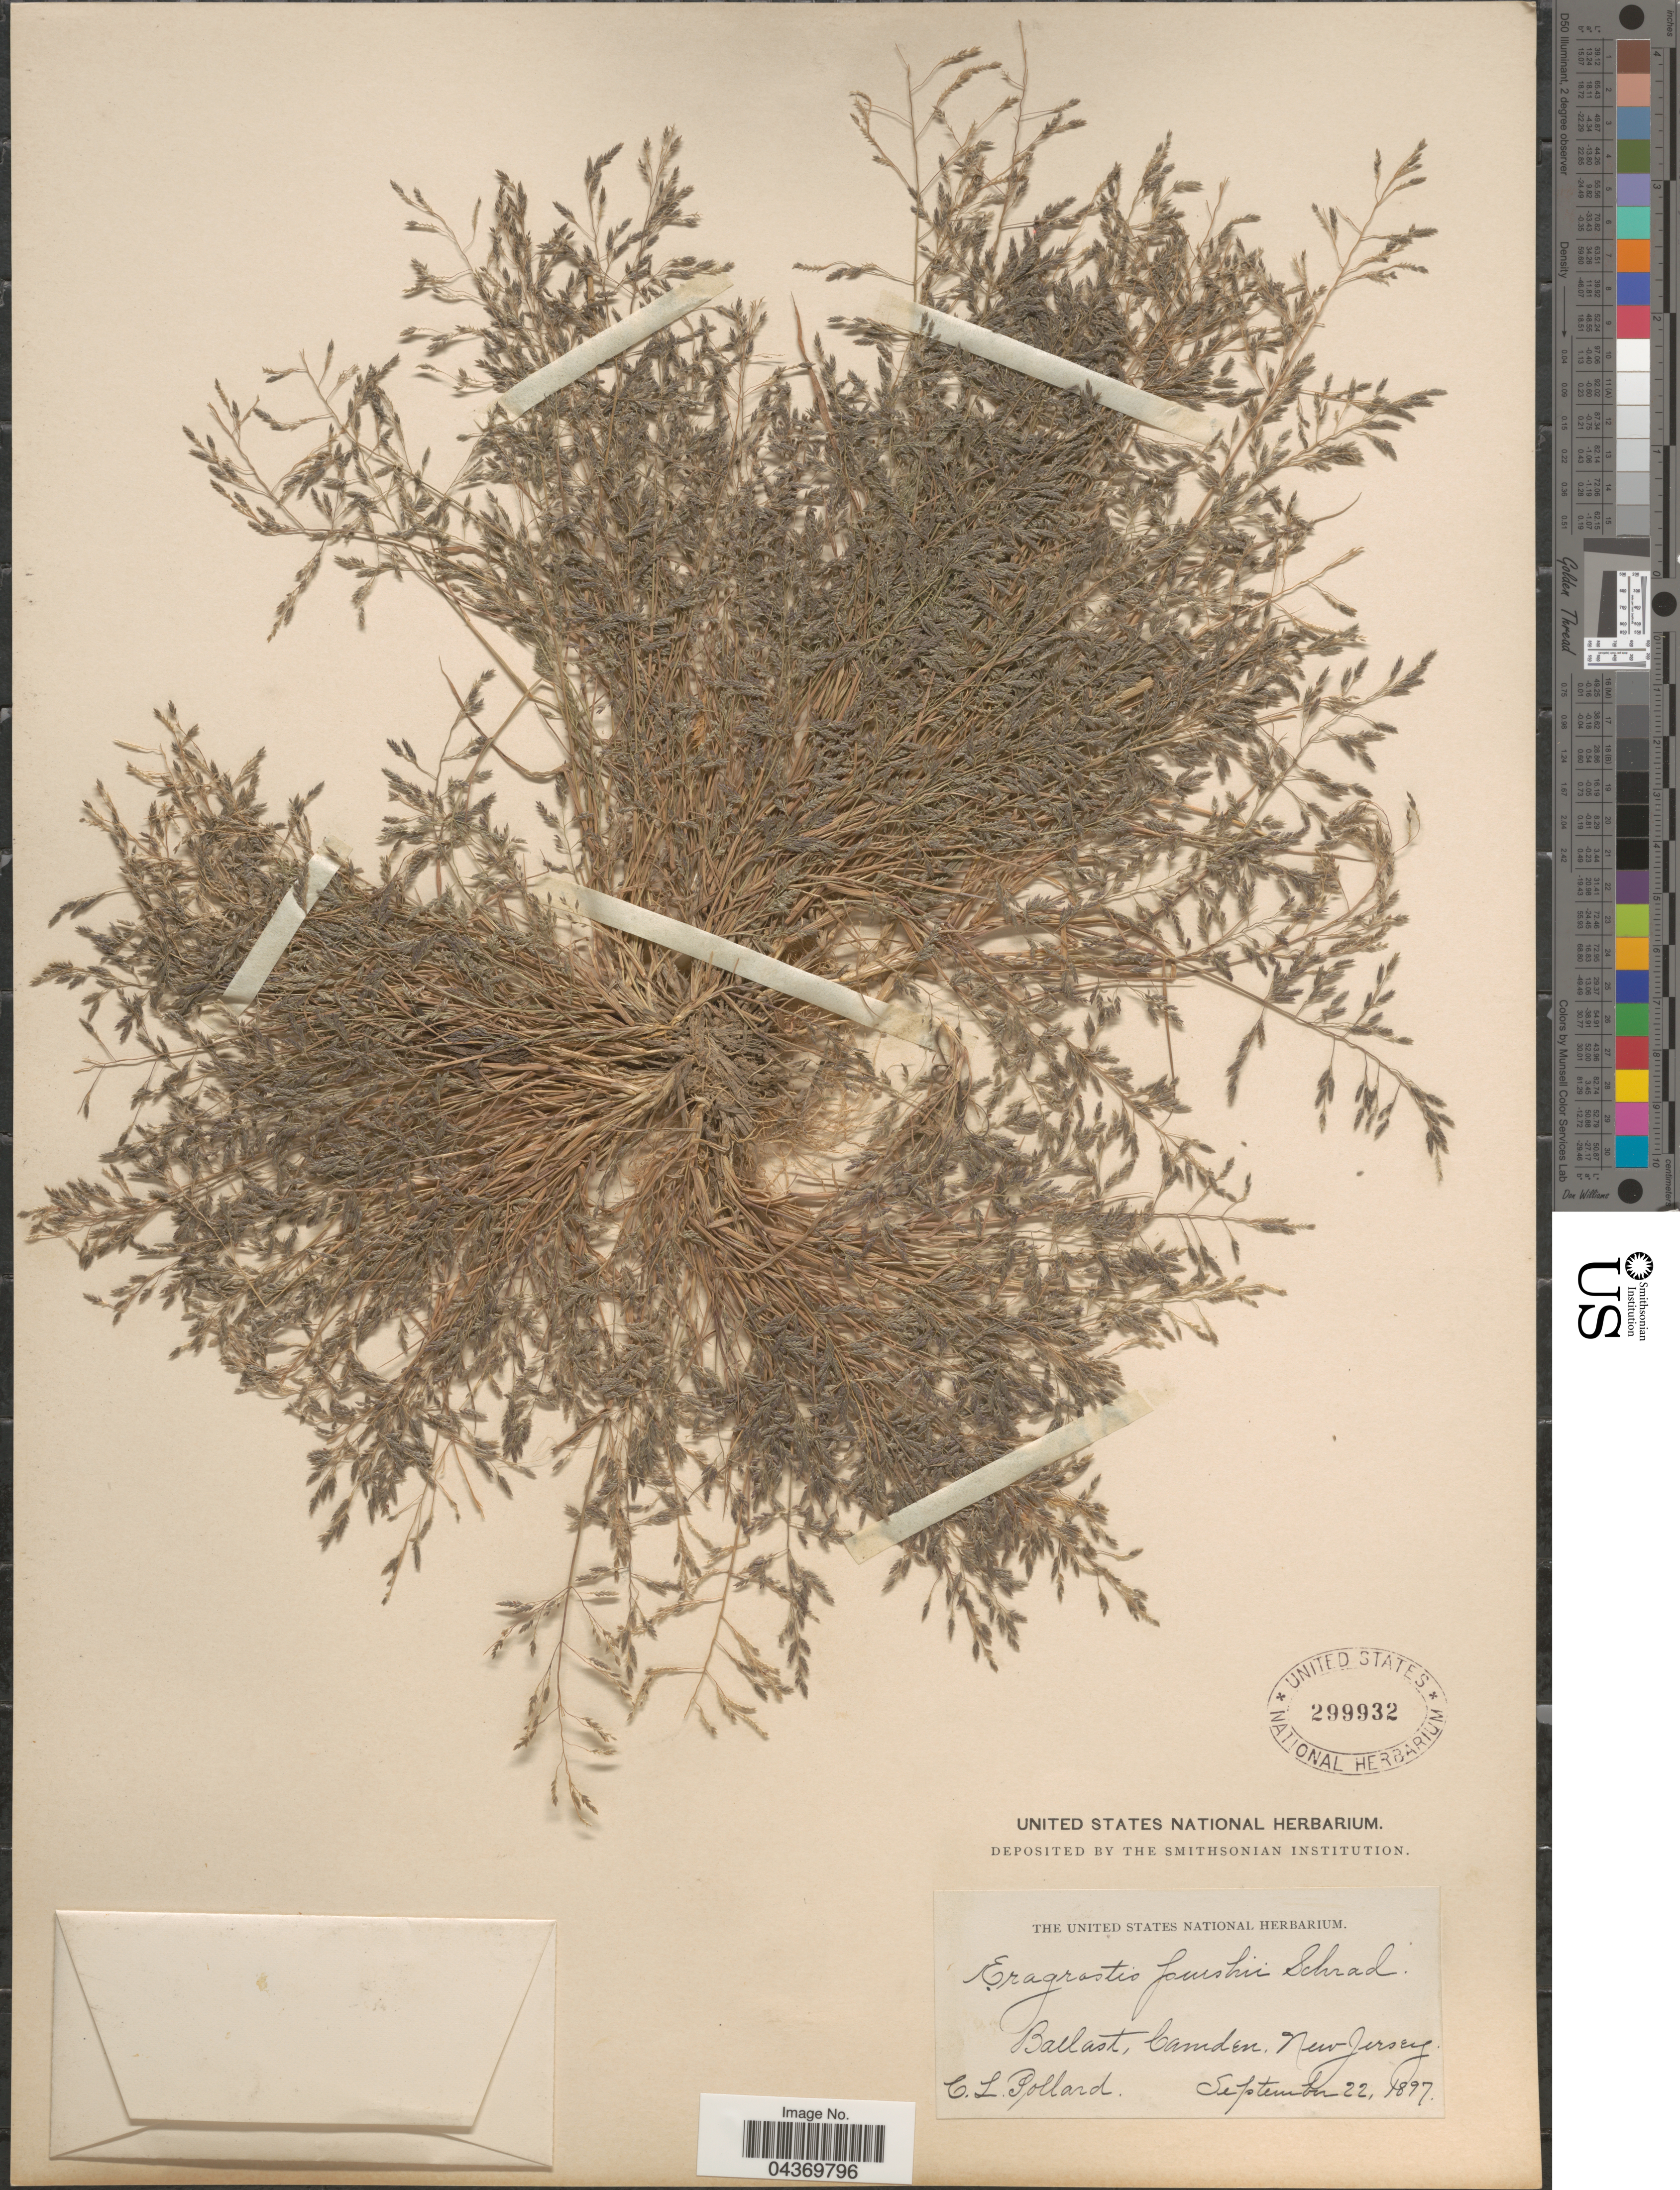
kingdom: Plantae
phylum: Tracheophyta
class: Liliopsida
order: Poales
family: Poaceae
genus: Eragrostis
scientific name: Eragrostis pectinacea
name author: (Michx.) Nees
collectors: C. L. Pollard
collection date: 1897-09-22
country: United States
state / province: New Jersey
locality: Ballast, Camden.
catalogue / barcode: US 299932